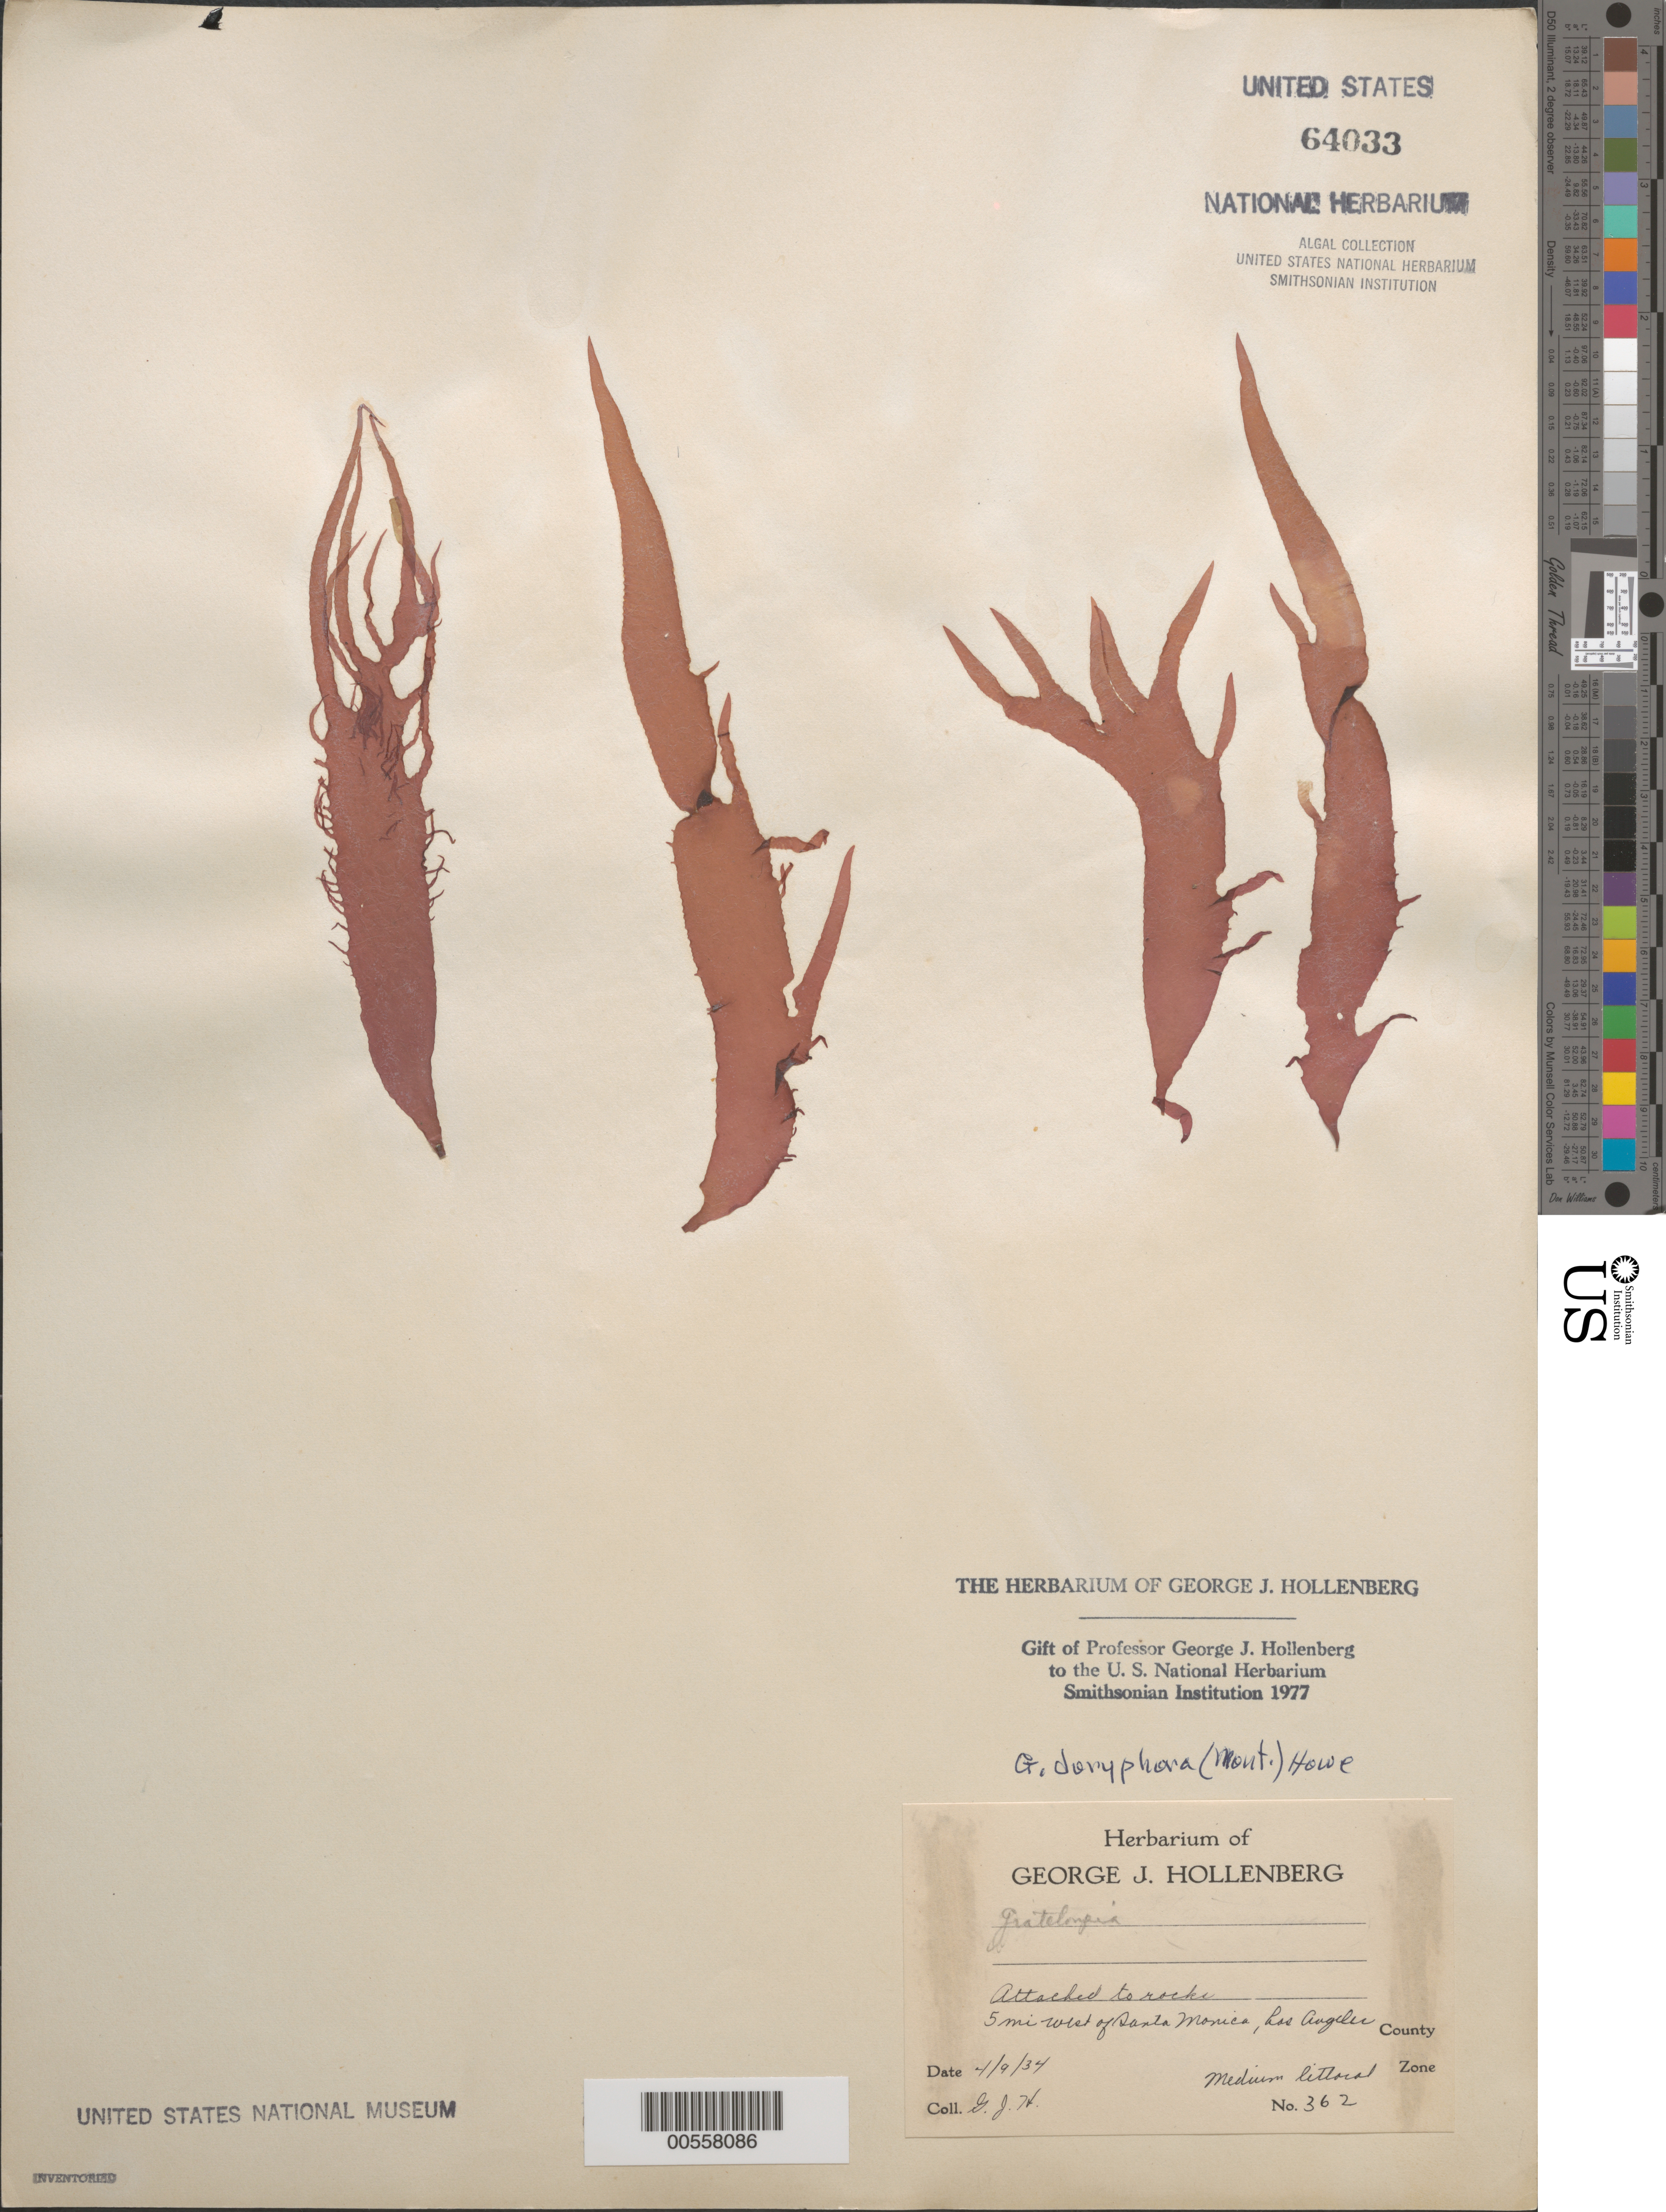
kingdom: Plantae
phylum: Rhodophyta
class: Florideophyceae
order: Halymeniales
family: Halymeniaceae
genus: Grateloupia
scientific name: Grateloupia doryphora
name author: (Mont.) Howe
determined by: Hollenberg, George J.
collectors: G. Hollenberg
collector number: GJH 362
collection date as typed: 09 Apr 1934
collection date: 1934-04-09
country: United States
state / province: California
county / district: Los Angeles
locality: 5 miles west of Santa Monica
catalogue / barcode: US 64033